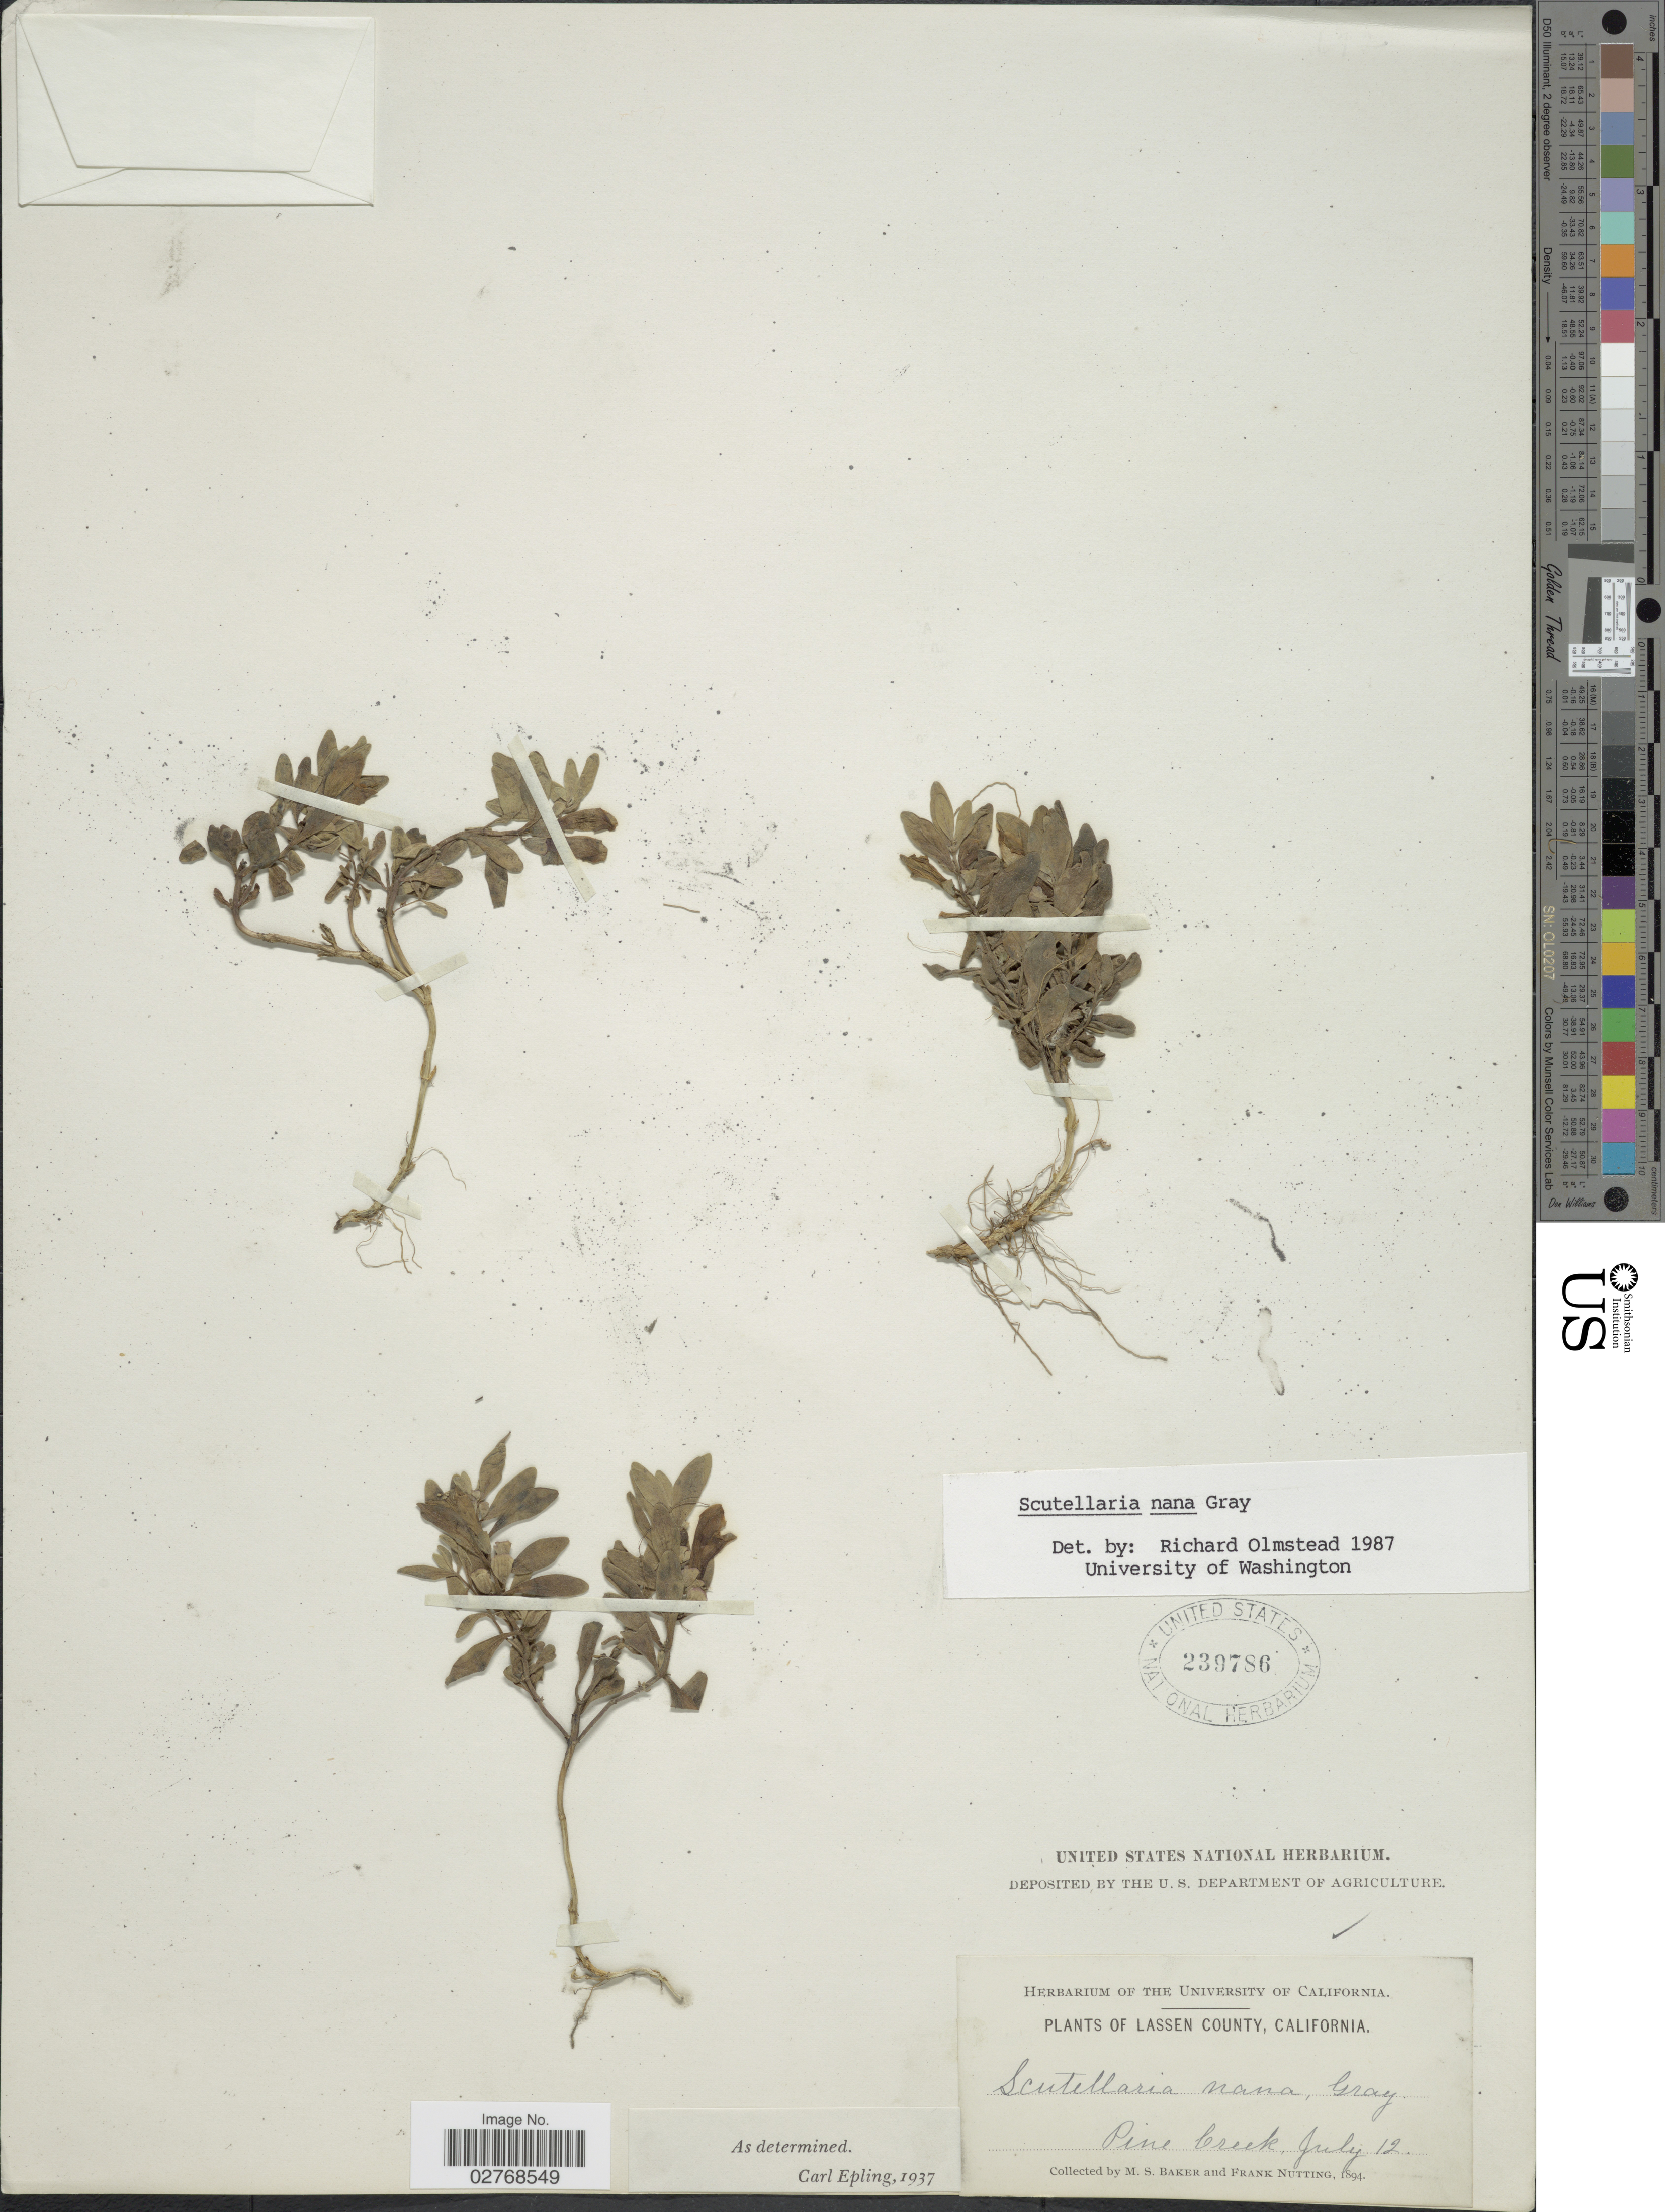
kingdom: Plantae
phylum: Tracheophyta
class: Magnoliopsida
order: Lamiales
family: Lamiaceae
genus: Scutellaria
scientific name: Scutellaria nana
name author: A. Gray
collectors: M. S. Baker & F. Nutting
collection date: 1894-07-12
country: United States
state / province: California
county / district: Lassen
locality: Lassen County. Pine Creek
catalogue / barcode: US 239786